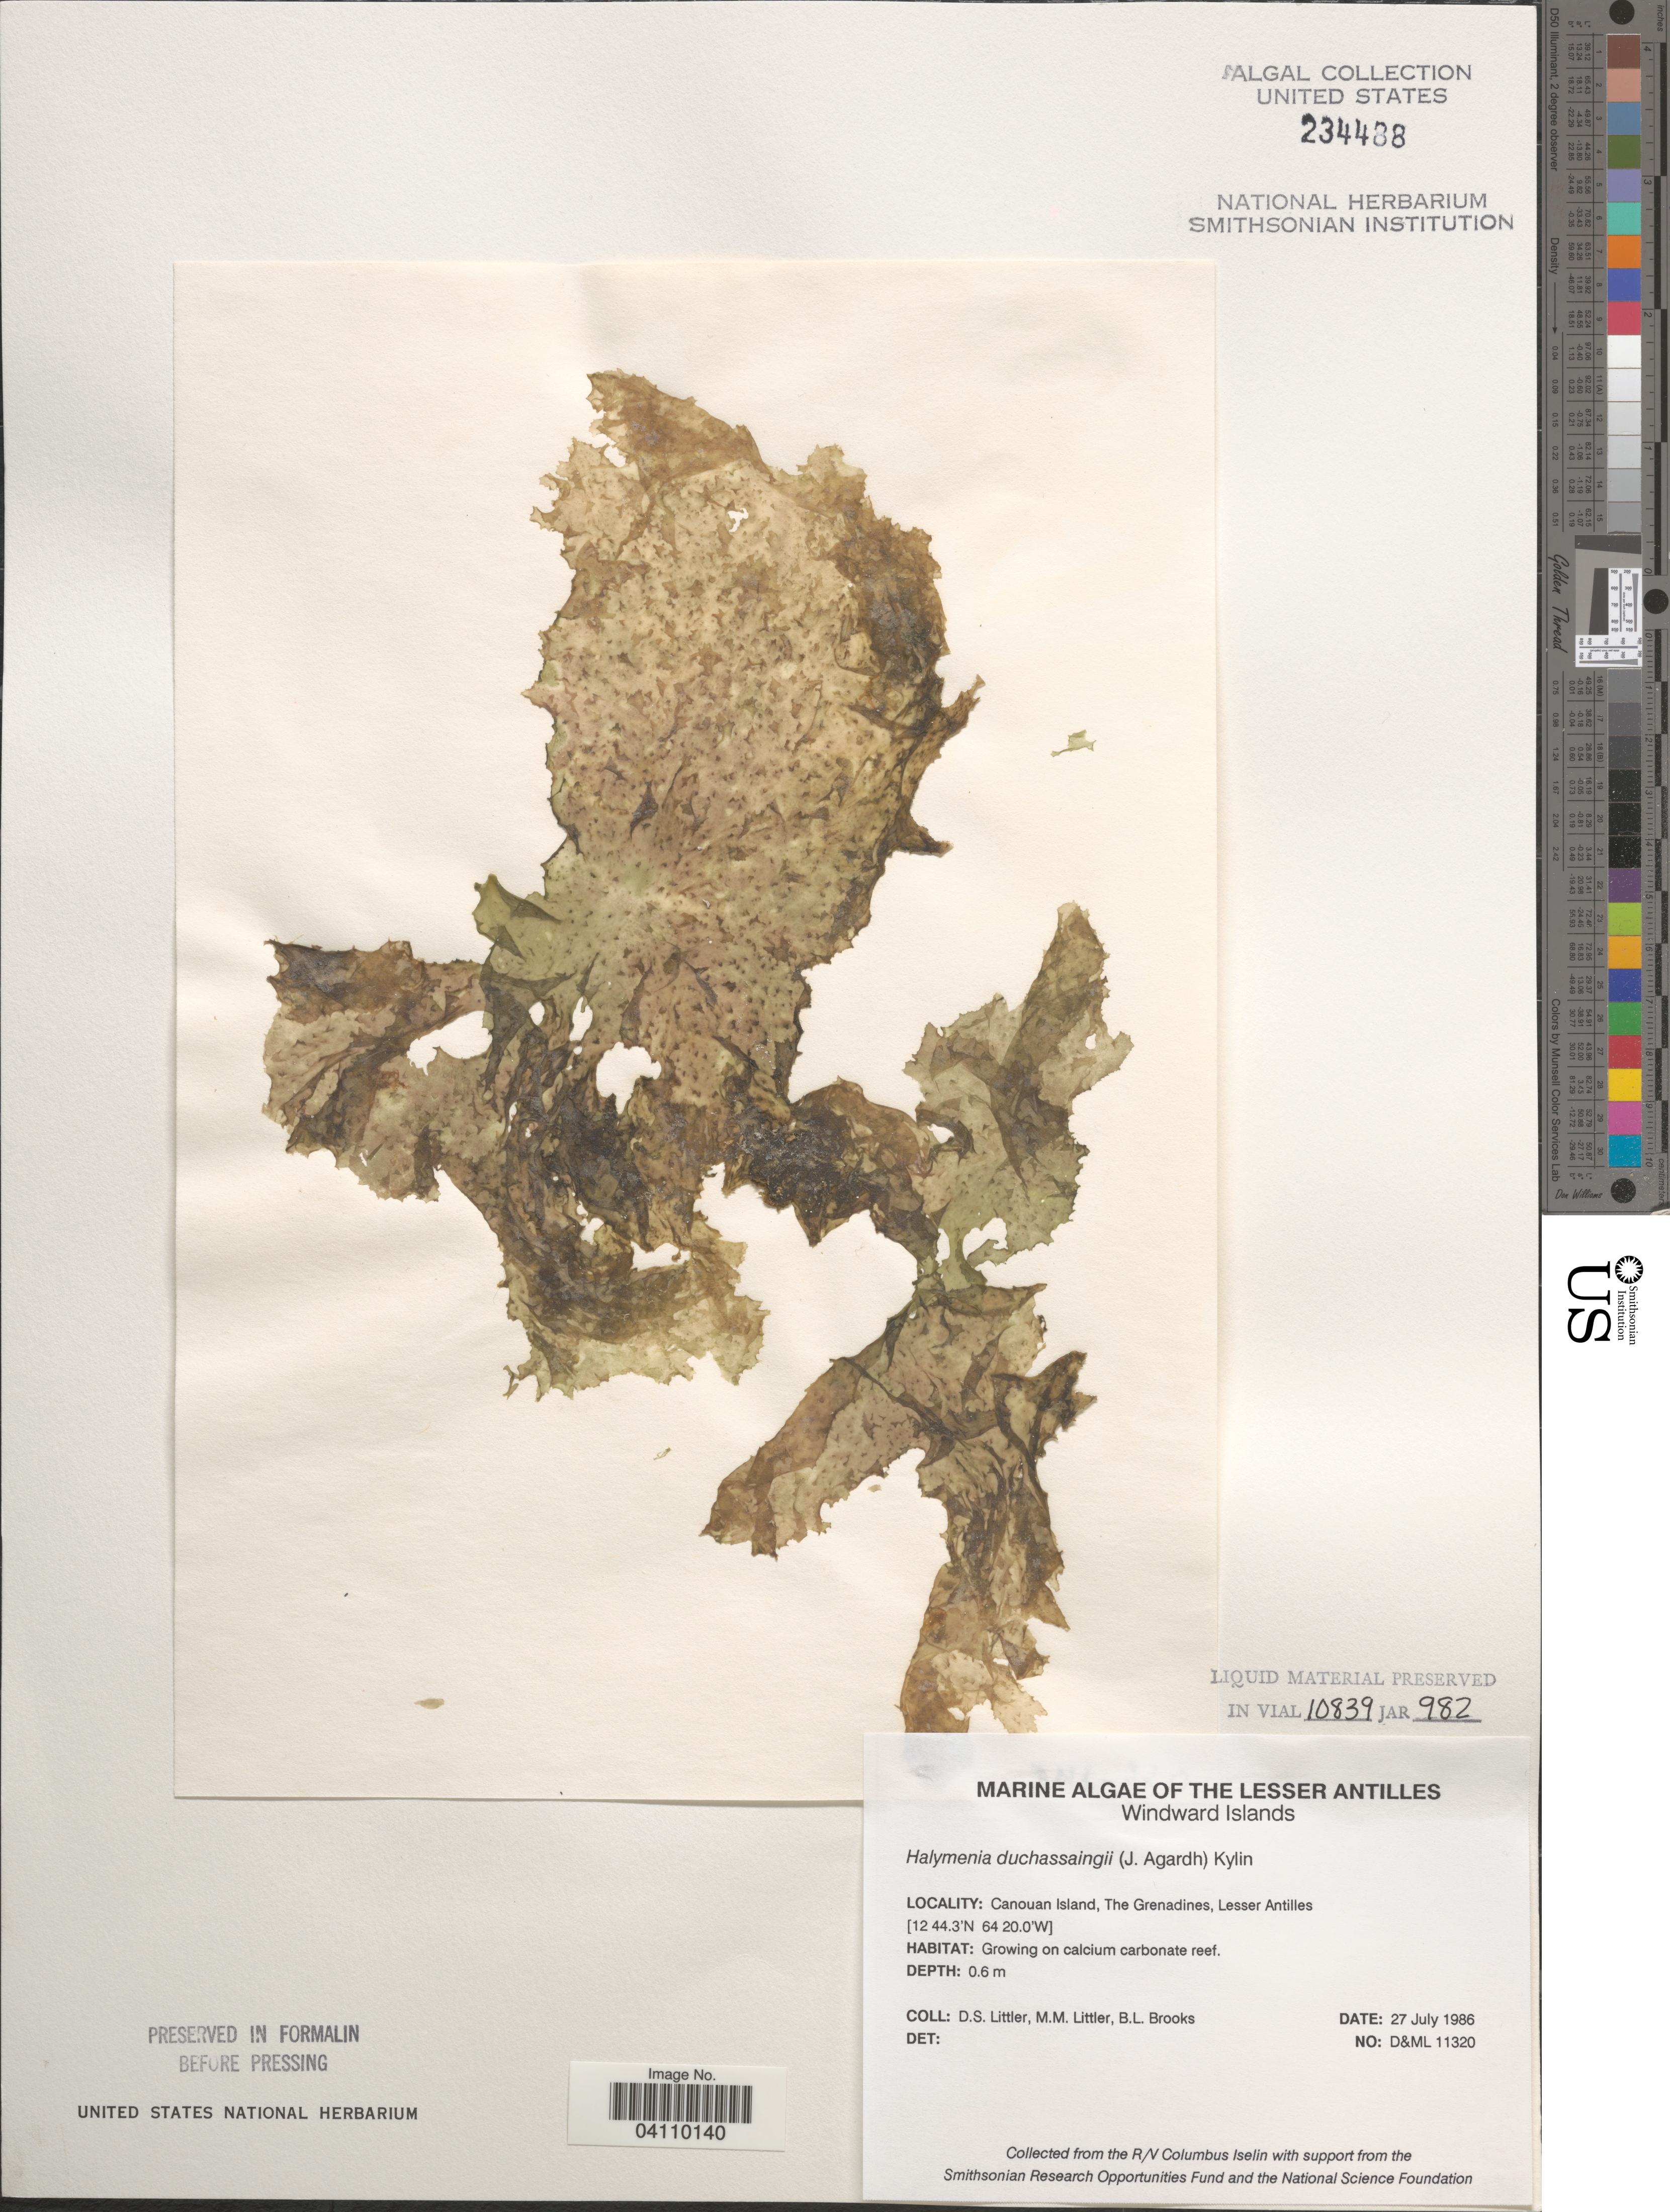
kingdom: Plantae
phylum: Rhodophyta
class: Florideophyceae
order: Halymeniales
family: Halymeniaceae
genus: Halymenia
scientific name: Halymenia duchassaignii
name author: (J. Agardh) Kylin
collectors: D. S. Littler & B. Brooks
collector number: D&ML11320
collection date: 1986-07-27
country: St. Vincent - Grenadines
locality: The Lesser Antilles. Windward Islands. Canouan Island, The Grenadines.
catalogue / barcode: US 234488